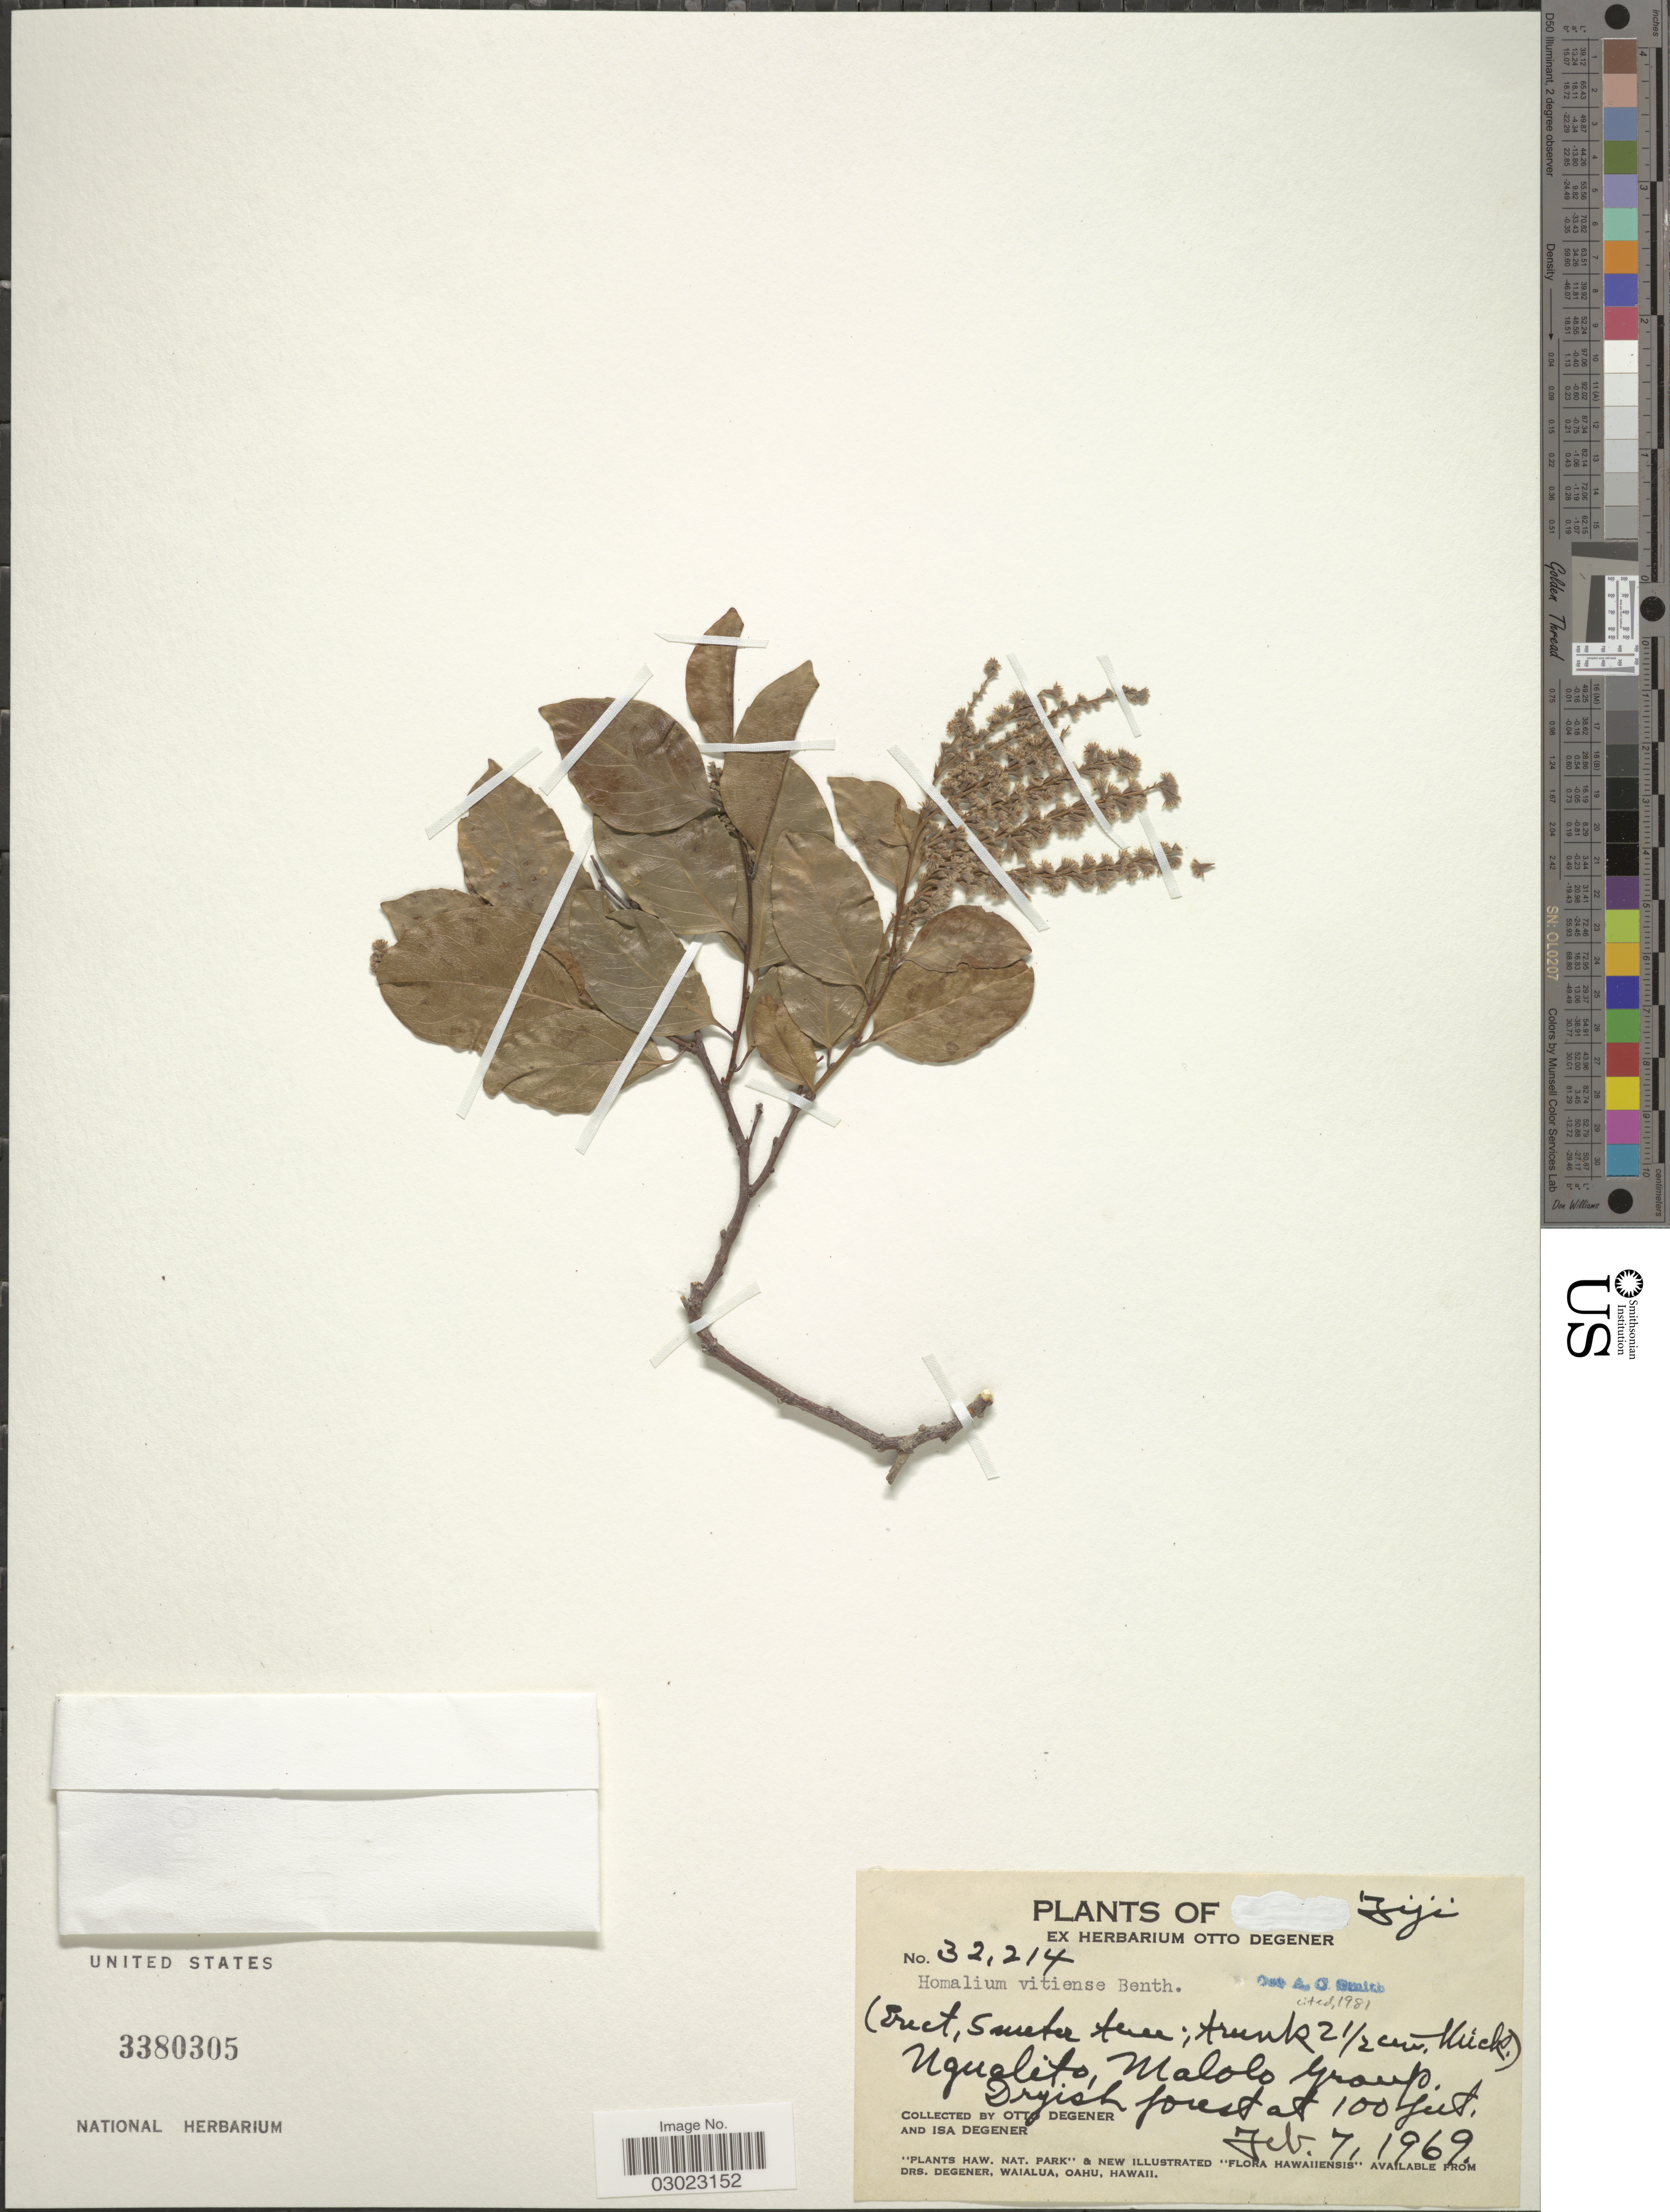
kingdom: Plantae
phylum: Tracheophyta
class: Magnoliopsida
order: Malpighiales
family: Salicaceae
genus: Homalium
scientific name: Homalium vitiense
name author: Benth.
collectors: O. Degener & I. Degener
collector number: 32214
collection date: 1969-02-07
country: Fiji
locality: Ugualito, Malolo Granjo [interpreted].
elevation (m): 30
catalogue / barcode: US 3380305